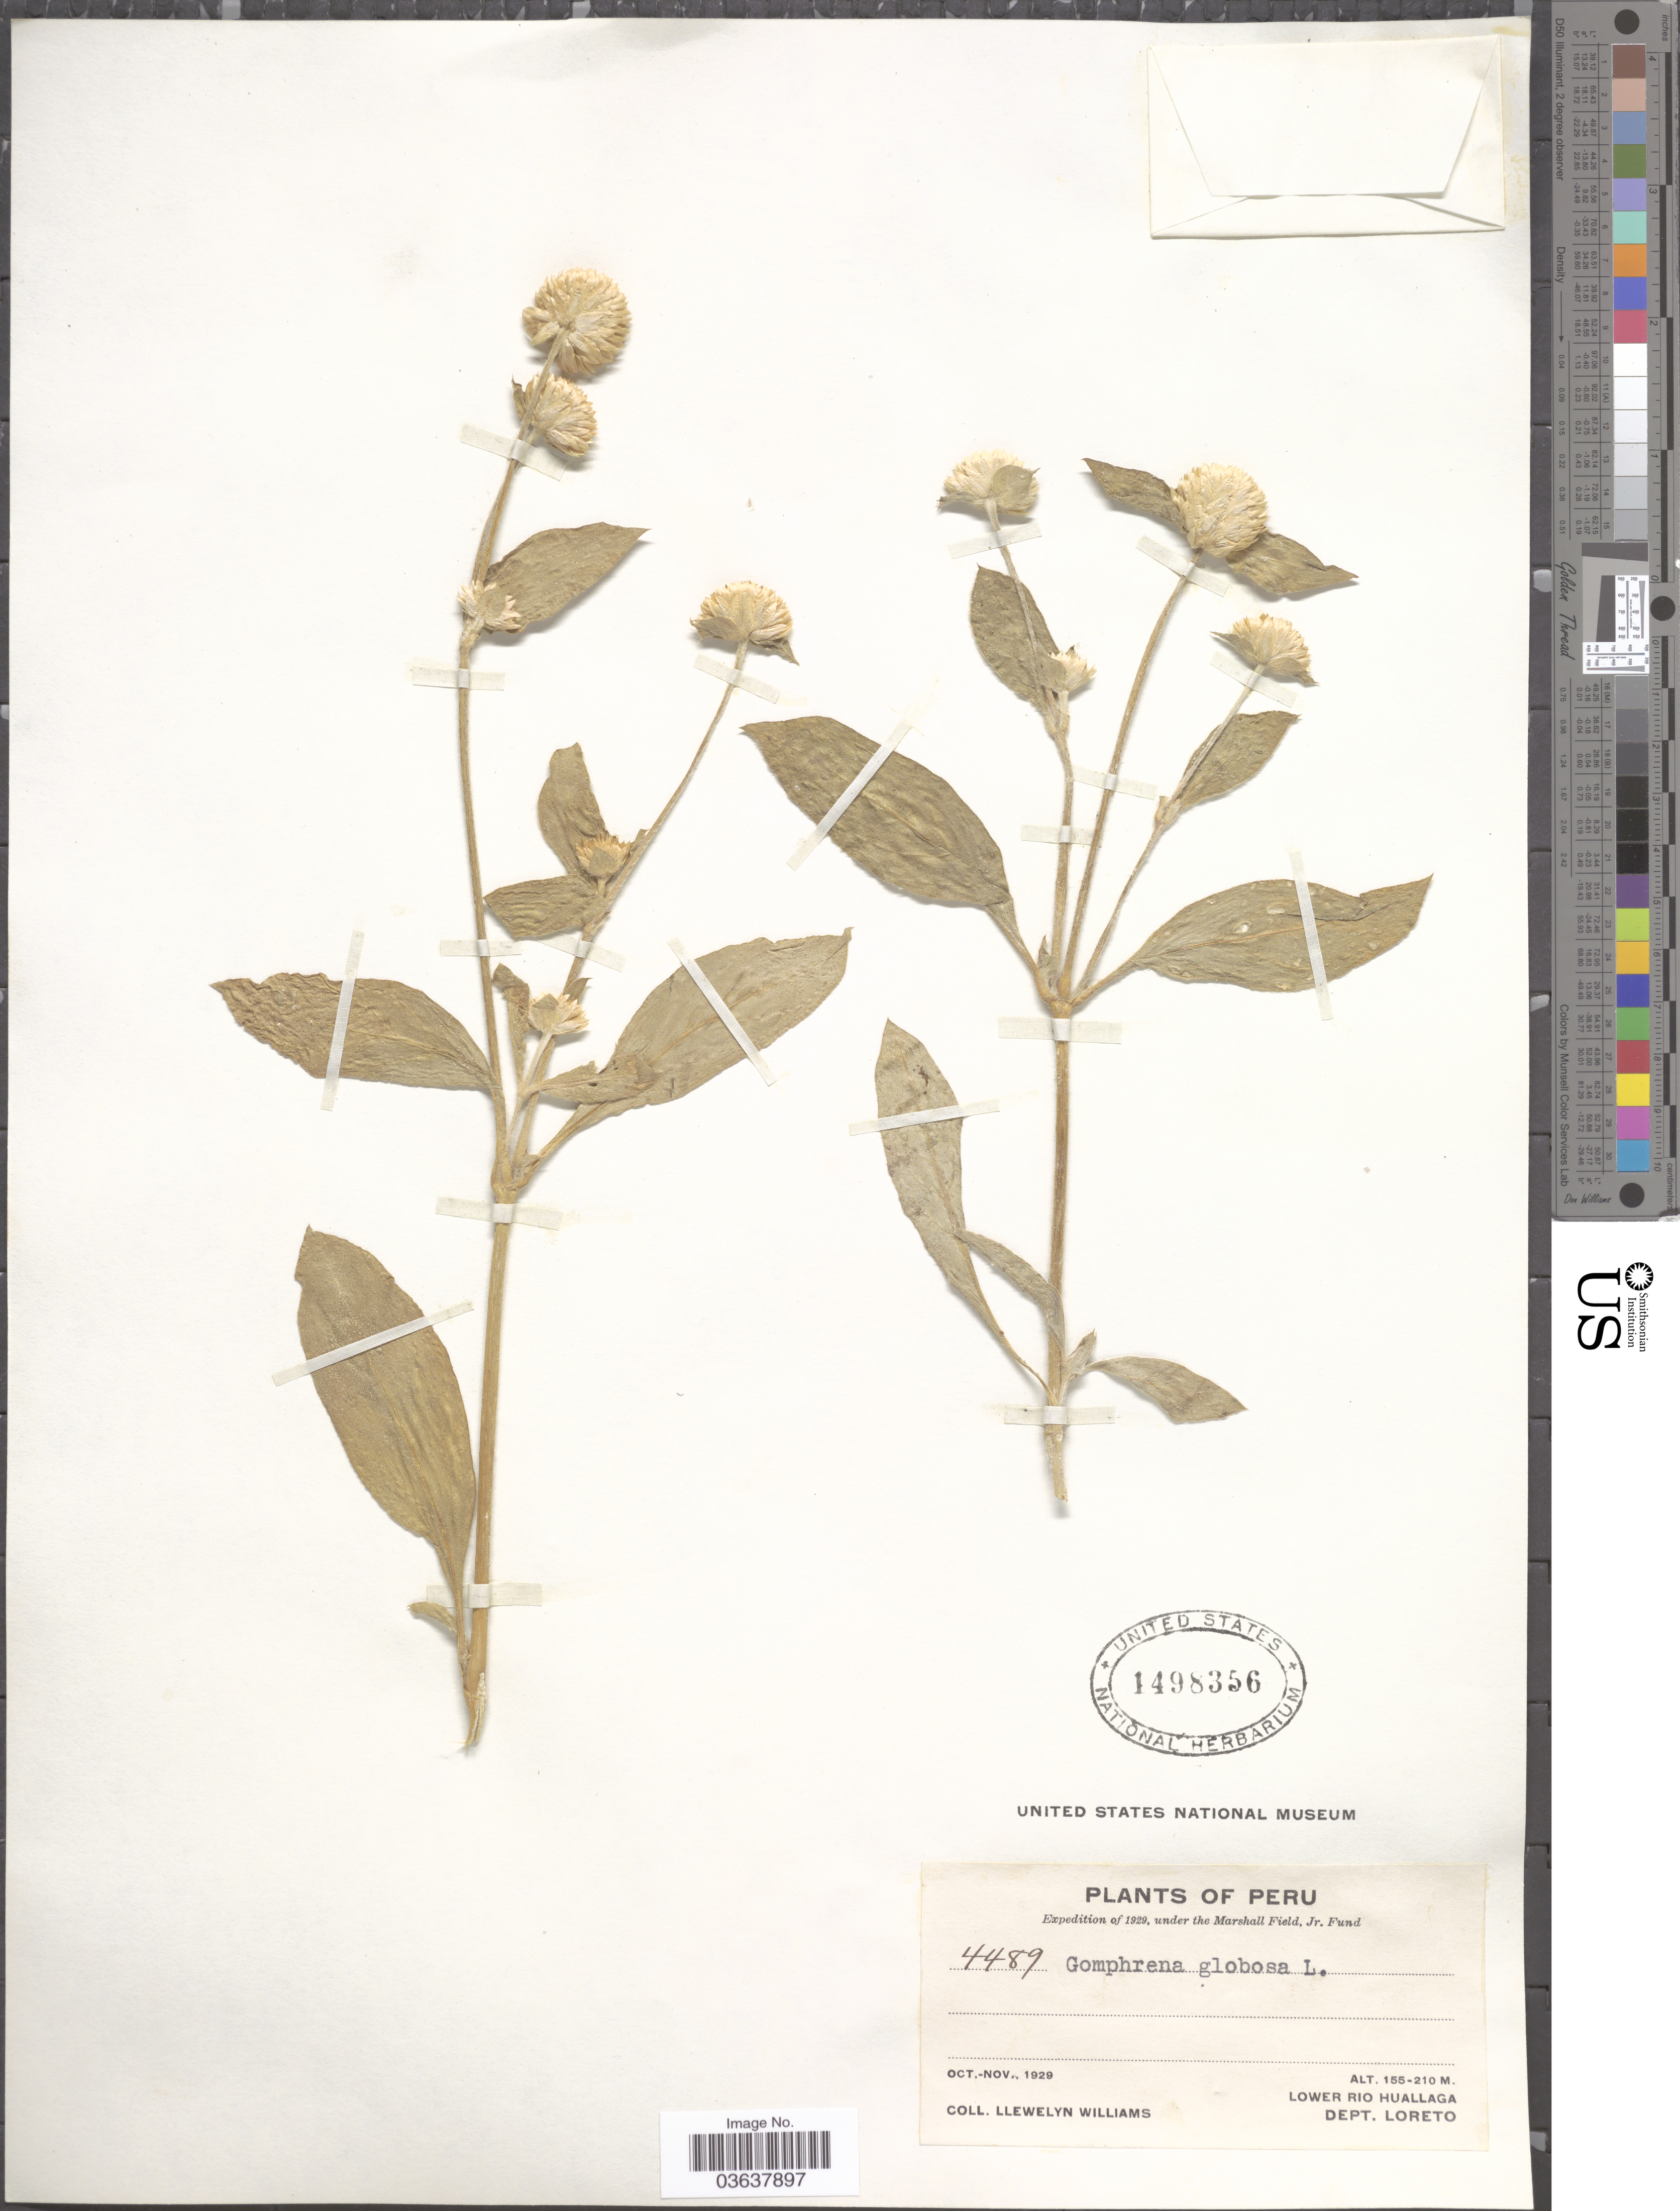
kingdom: Plantae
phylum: Tracheophyta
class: Magnoliopsida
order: Caryophyllales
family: Amaranthaceae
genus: Gomphrena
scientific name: Gomphrena globosa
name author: L.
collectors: Ll. Williams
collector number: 4489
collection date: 1929-10/1929-11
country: Peru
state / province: Loreto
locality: Lower Rio Huallaga. Dept. Loreto.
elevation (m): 155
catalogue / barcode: US 1498356